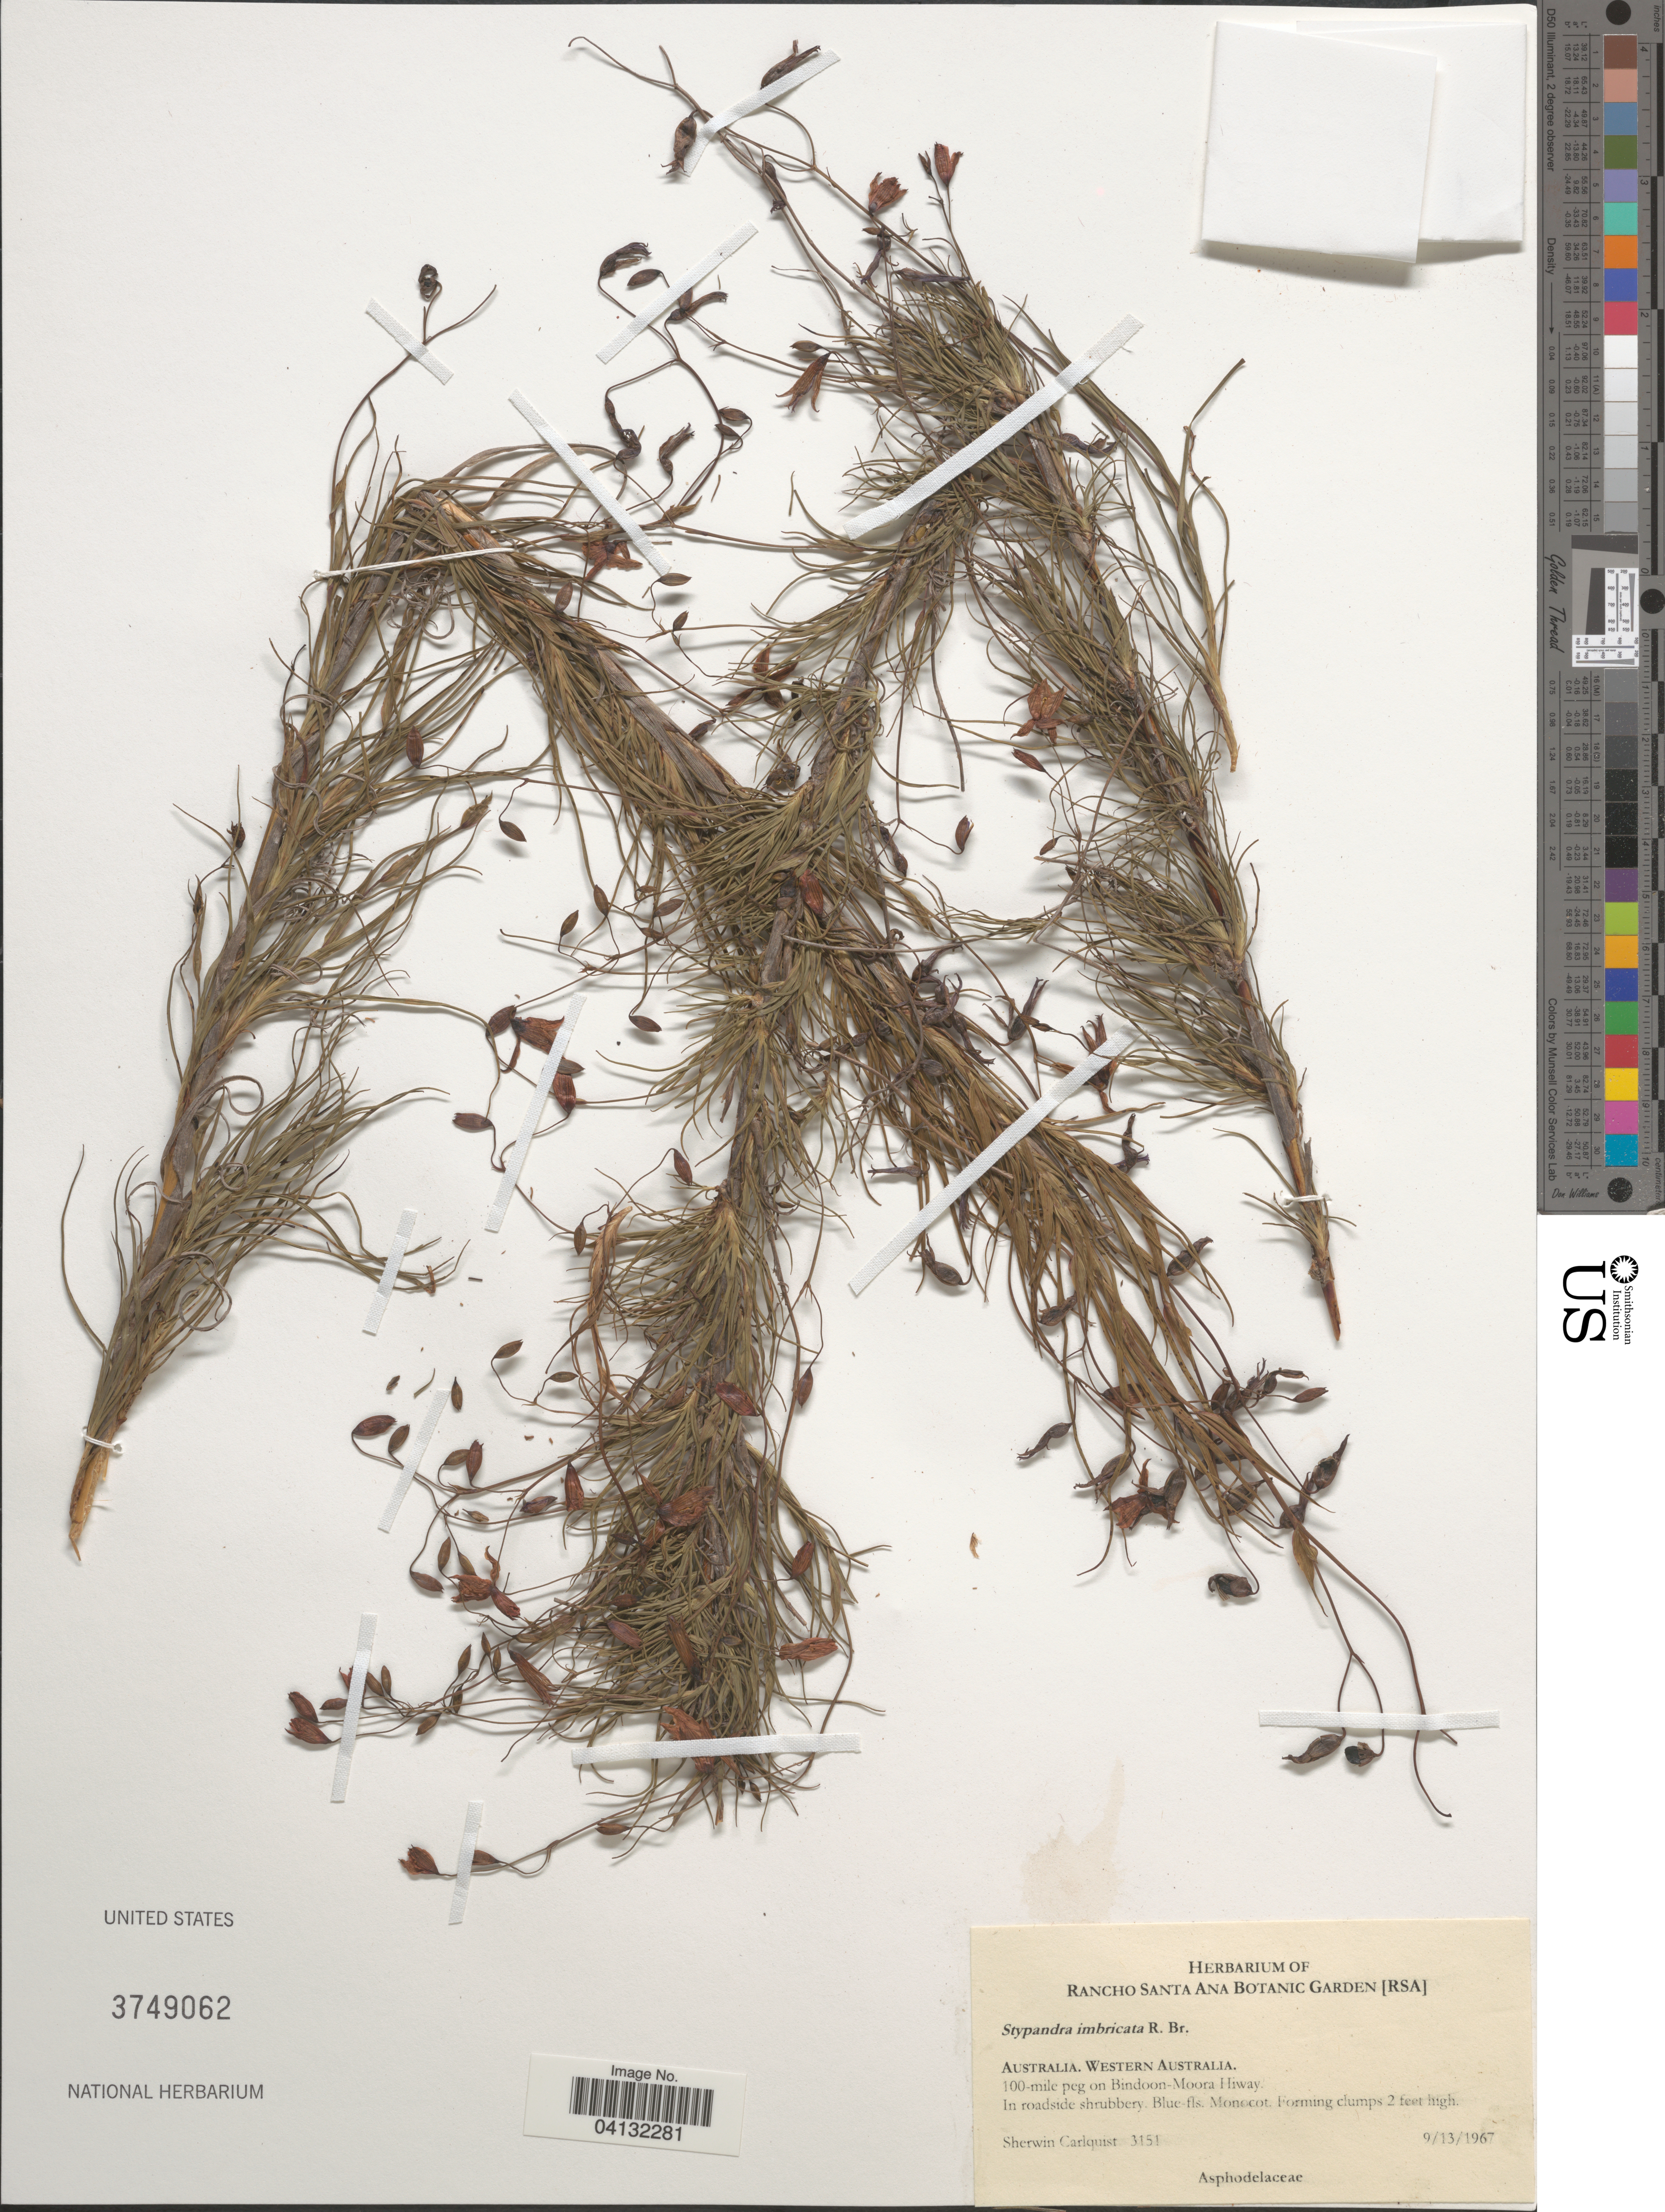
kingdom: Plantae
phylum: Tracheophyta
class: Liliopsida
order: Asparagales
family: Asphodelaceae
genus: Stypandra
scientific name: Stypandra imbricata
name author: R. Br.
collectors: S. Carlquist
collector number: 3151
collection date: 1967-09-13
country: Australia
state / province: Western Australia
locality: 100-mile peg on Bindoon-Moora Hiway.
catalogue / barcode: US 3749062